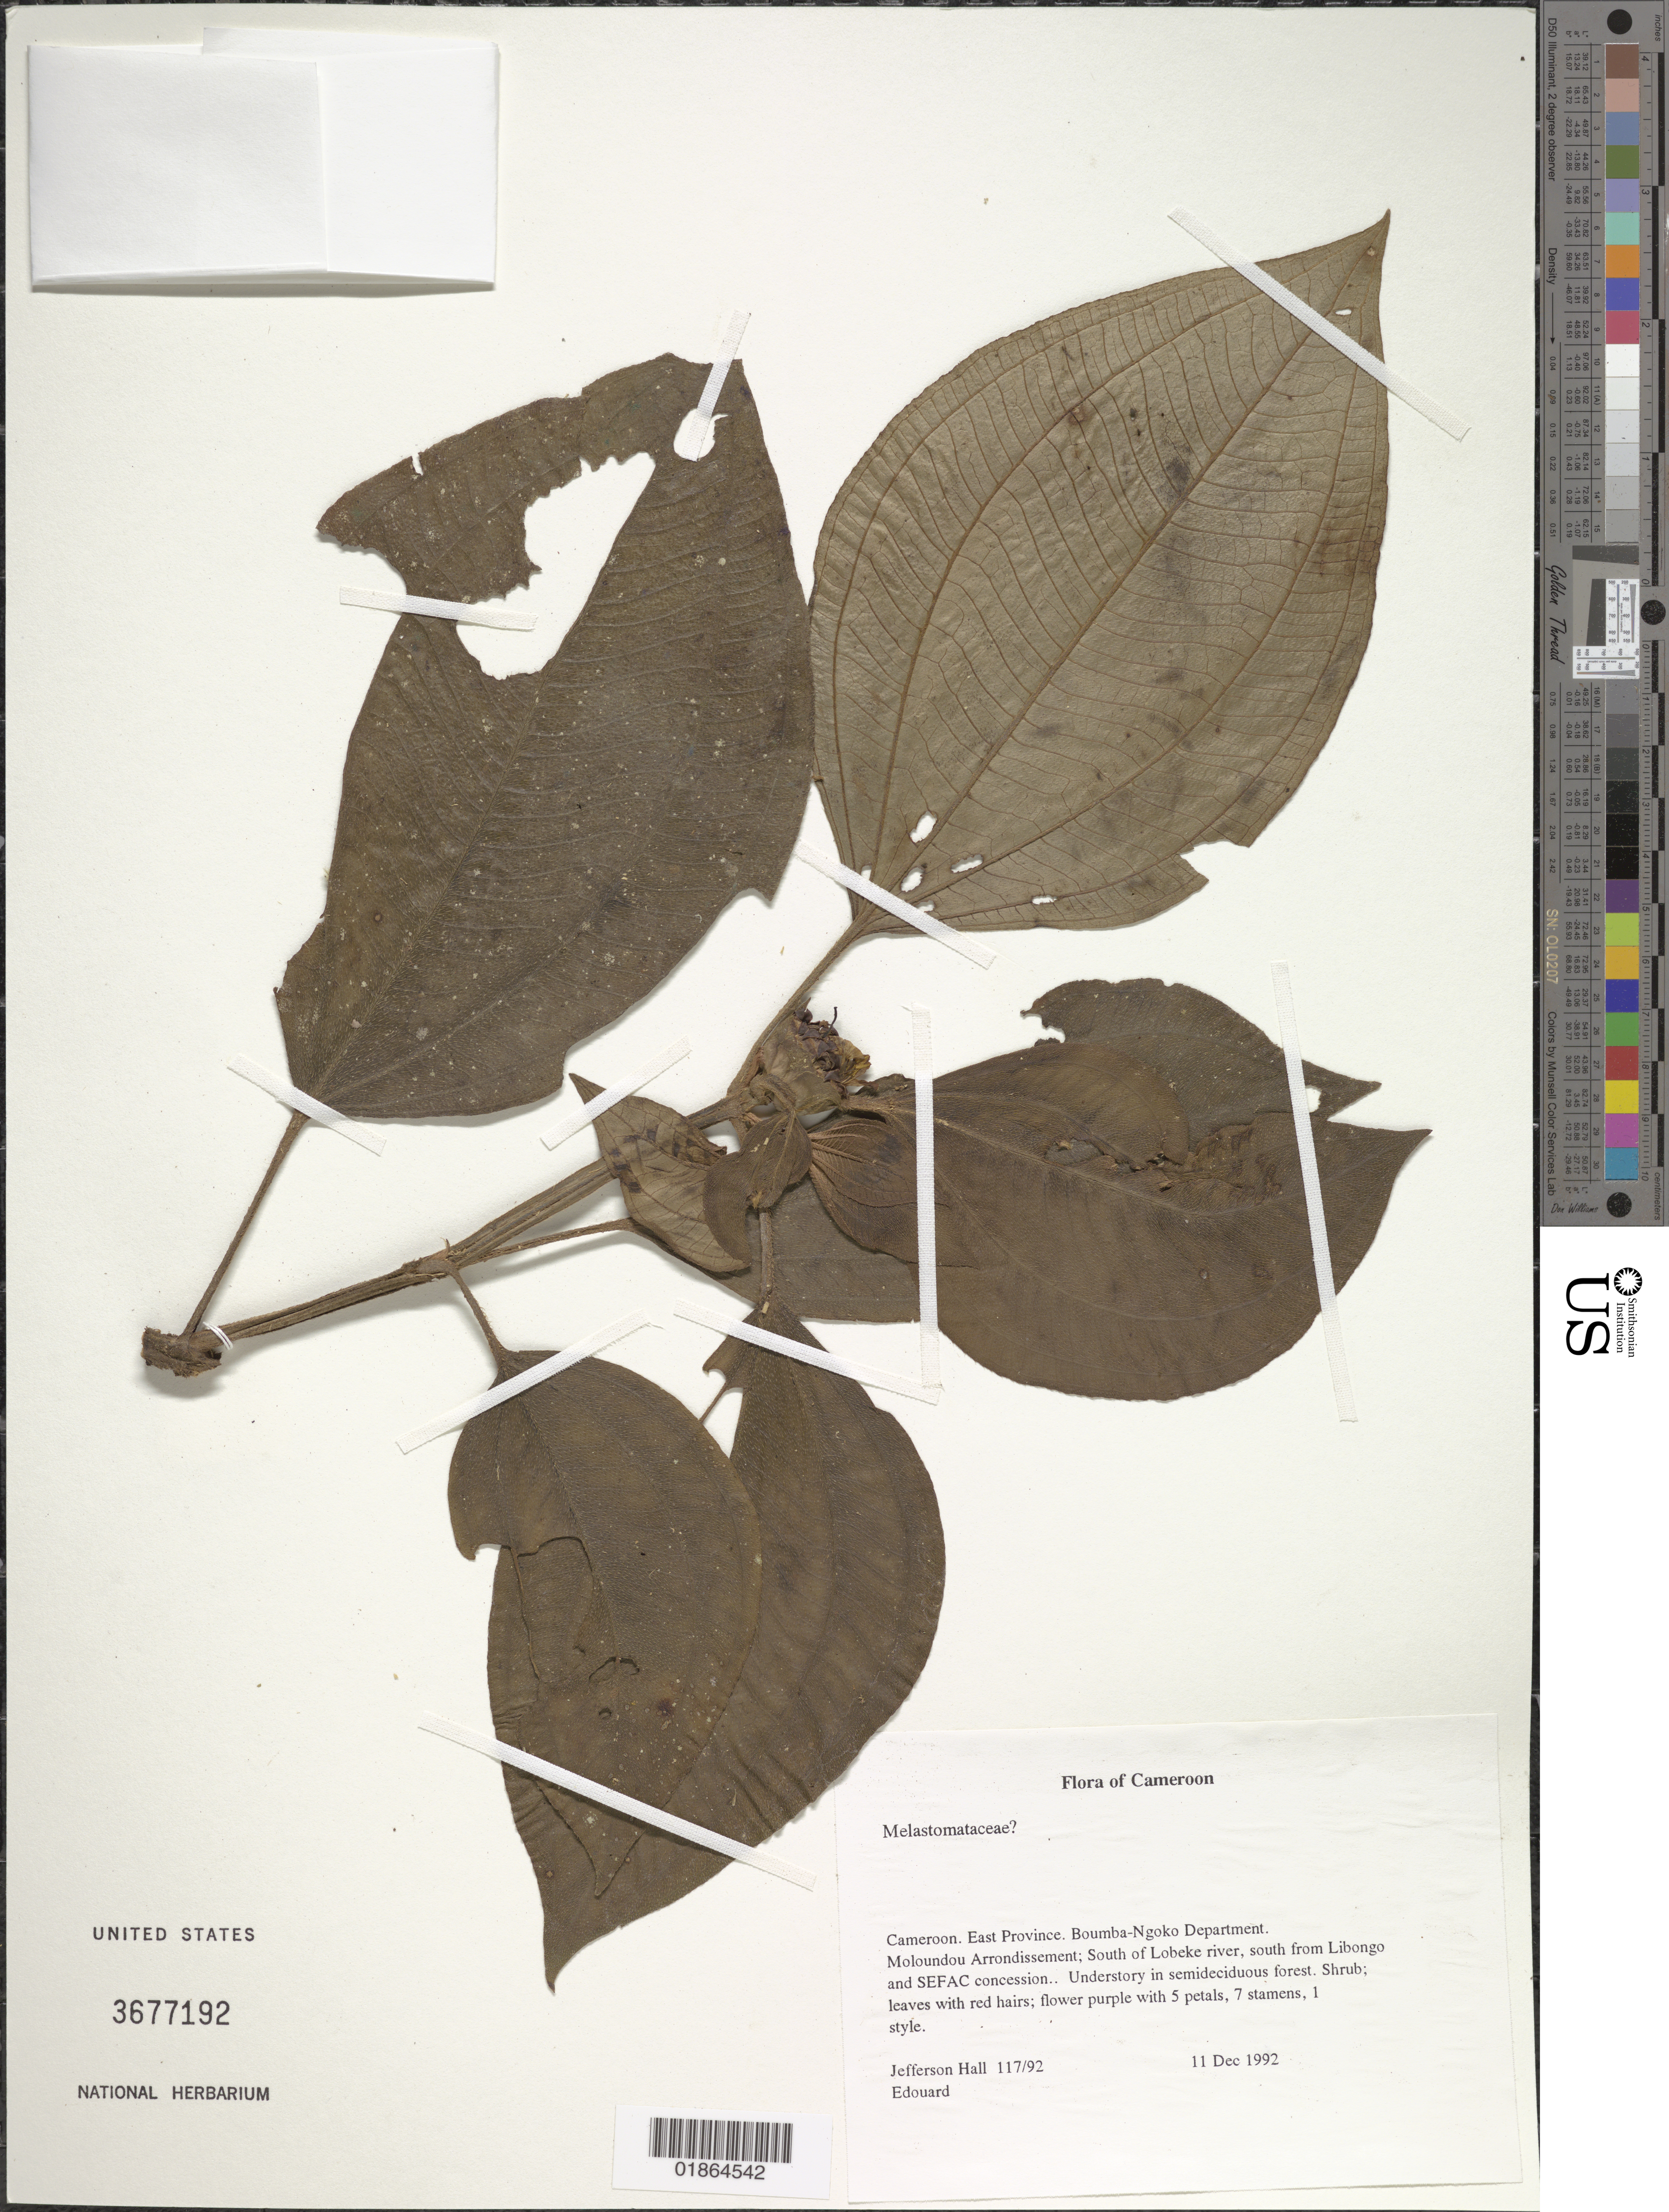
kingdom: Plantae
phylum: Tracheophyta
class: Magnoliopsida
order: Myrtales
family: Melastomataceae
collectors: J. Hall & -. Edouard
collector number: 117/92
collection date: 1992-12-10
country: Cameroon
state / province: Est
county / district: Boumba-ngoko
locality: Moloundou Arrondissement; old SFIS logging concession.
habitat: Understory in semideciduous forest.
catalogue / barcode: US 3677192